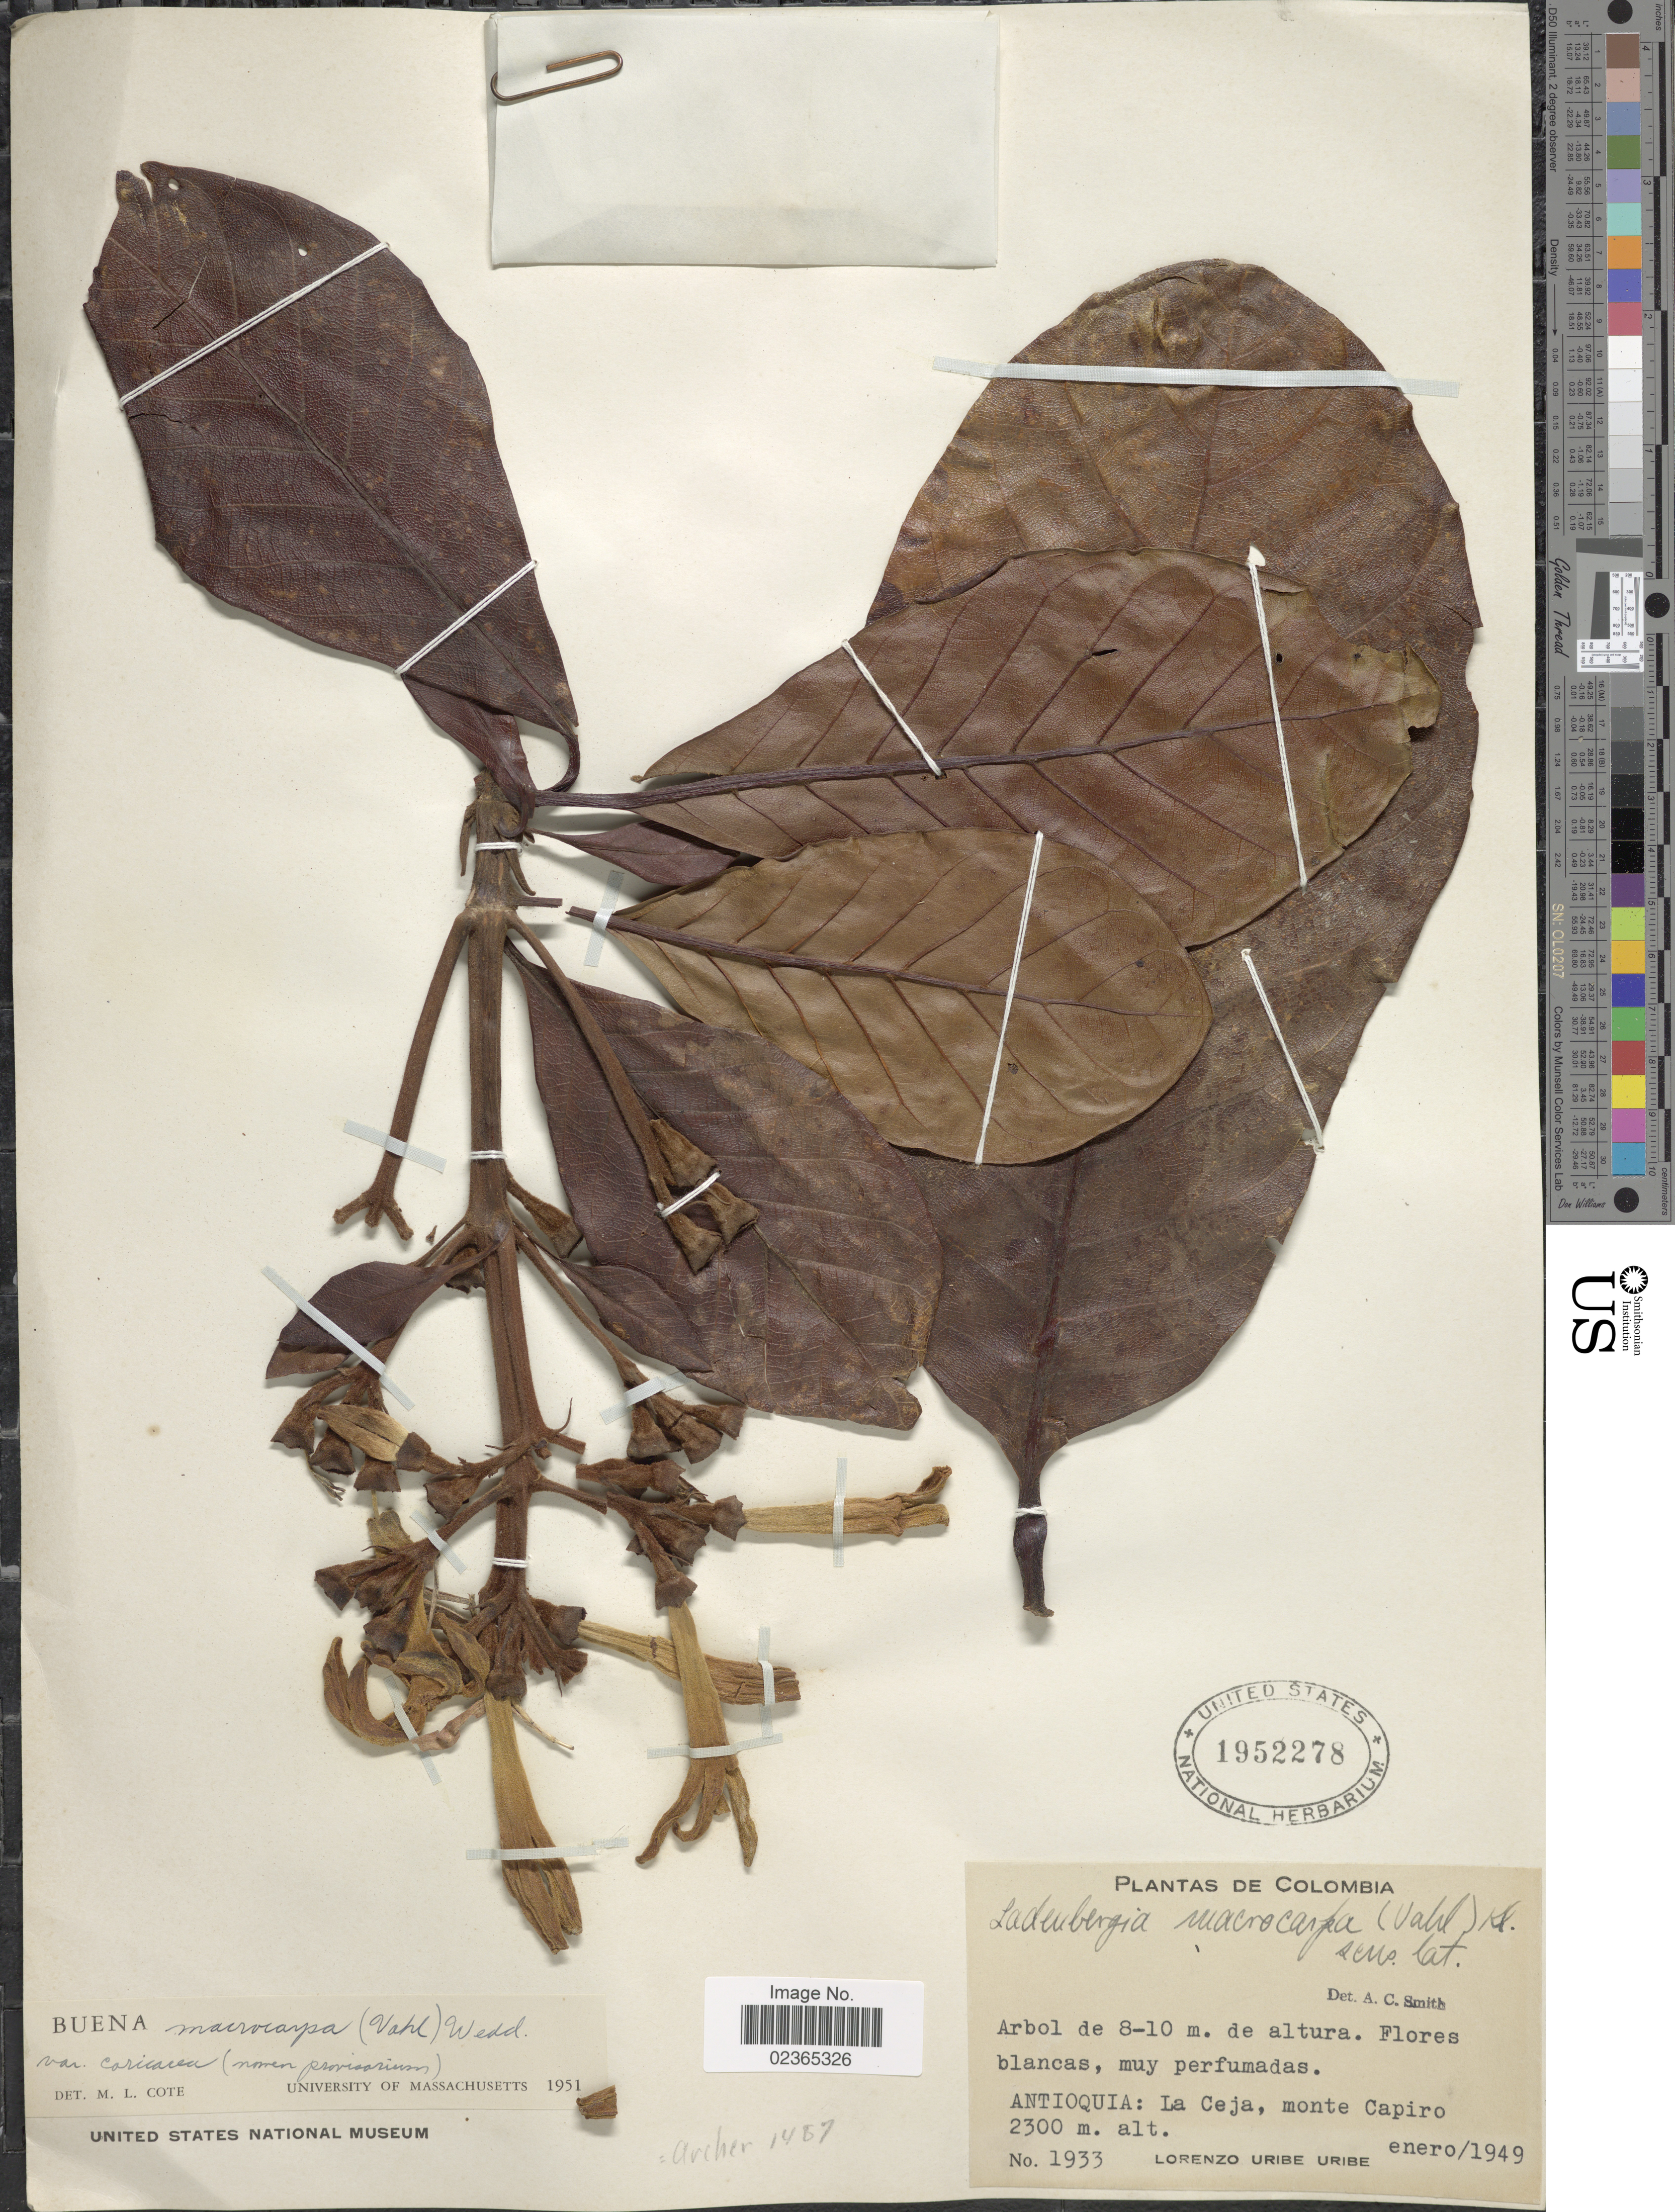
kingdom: Plantae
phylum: Tracheophyta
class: Magnoliopsida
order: Gentianales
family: Rubiaceae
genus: Ladenbergia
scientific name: Ladenbergia macrocarpa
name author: (Vahl) Klotzsch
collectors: L. Uribe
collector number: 1933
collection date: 1949-01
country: Colombia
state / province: Antioquia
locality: La Ceja, monte Capiro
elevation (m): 2300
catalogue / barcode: US 1952278